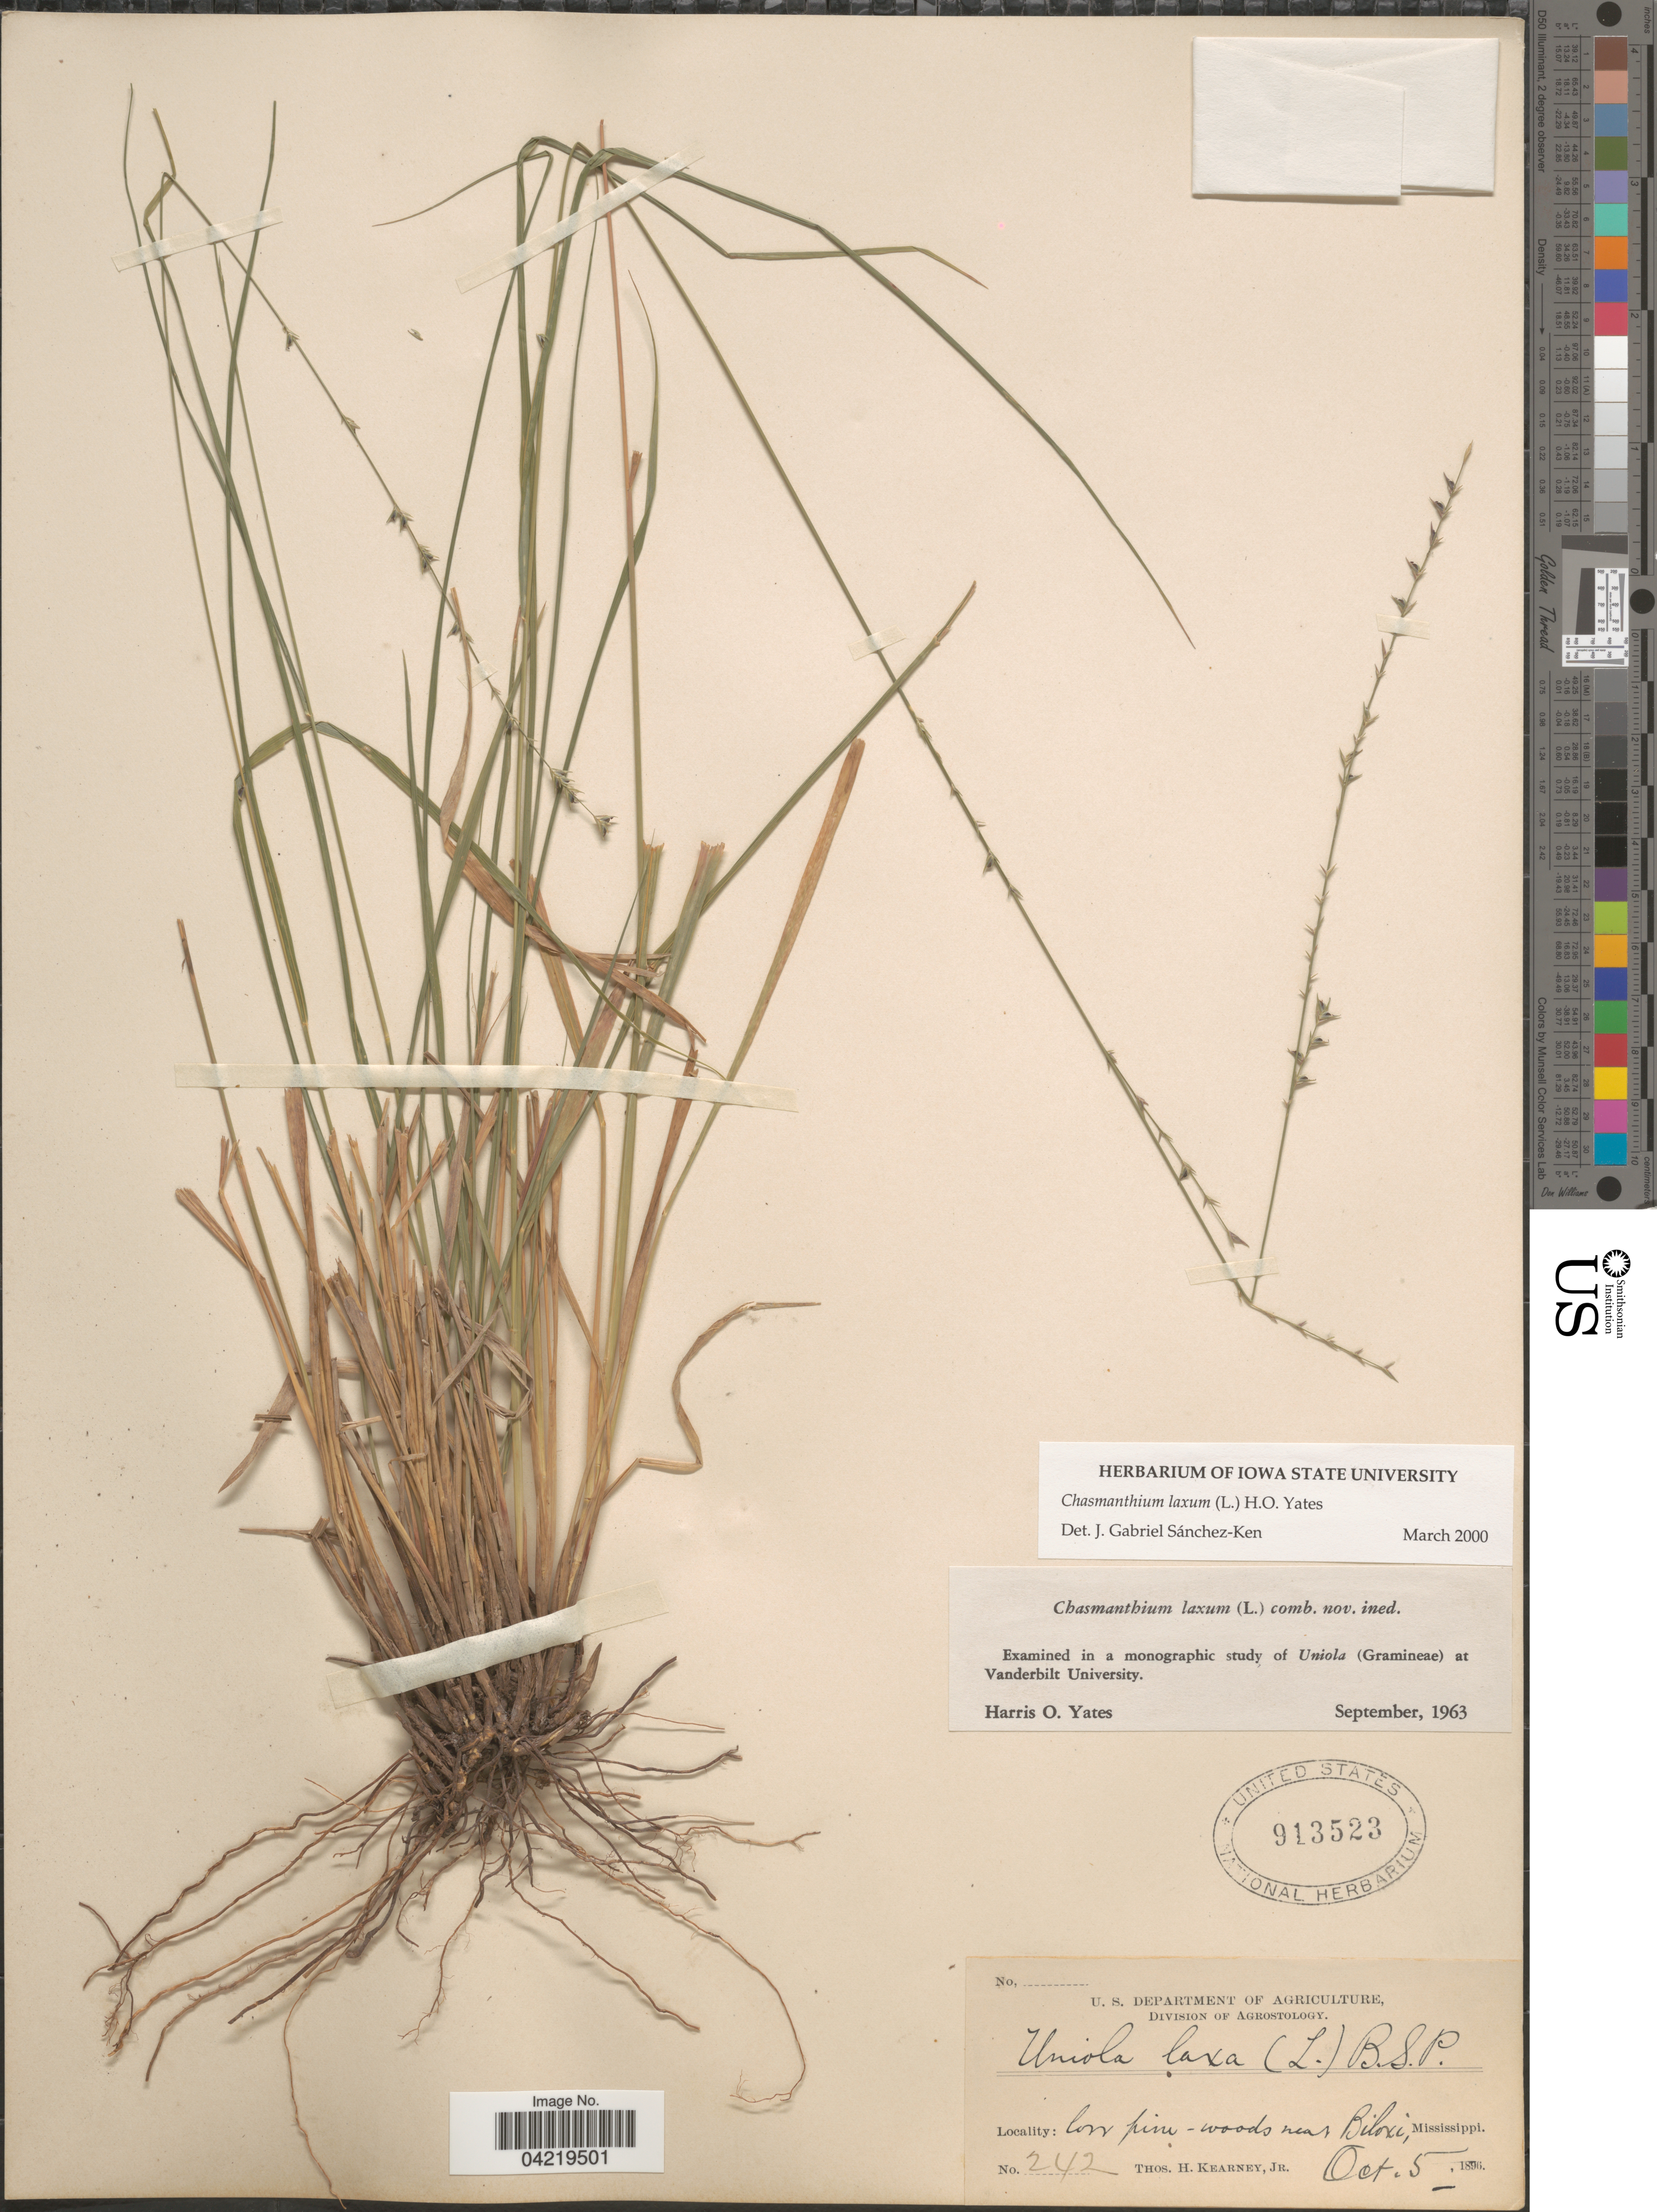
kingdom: Plantae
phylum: Tracheophyta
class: Liliopsida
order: Poales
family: Poaceae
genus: Chasmanthium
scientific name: Chasmanthium laxum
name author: (L.) H.O. Yates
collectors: T. H. Kearney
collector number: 242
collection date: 1896-10-05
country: United States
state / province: Mississippi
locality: Low pine-woods near Biloxi.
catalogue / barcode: US 913523